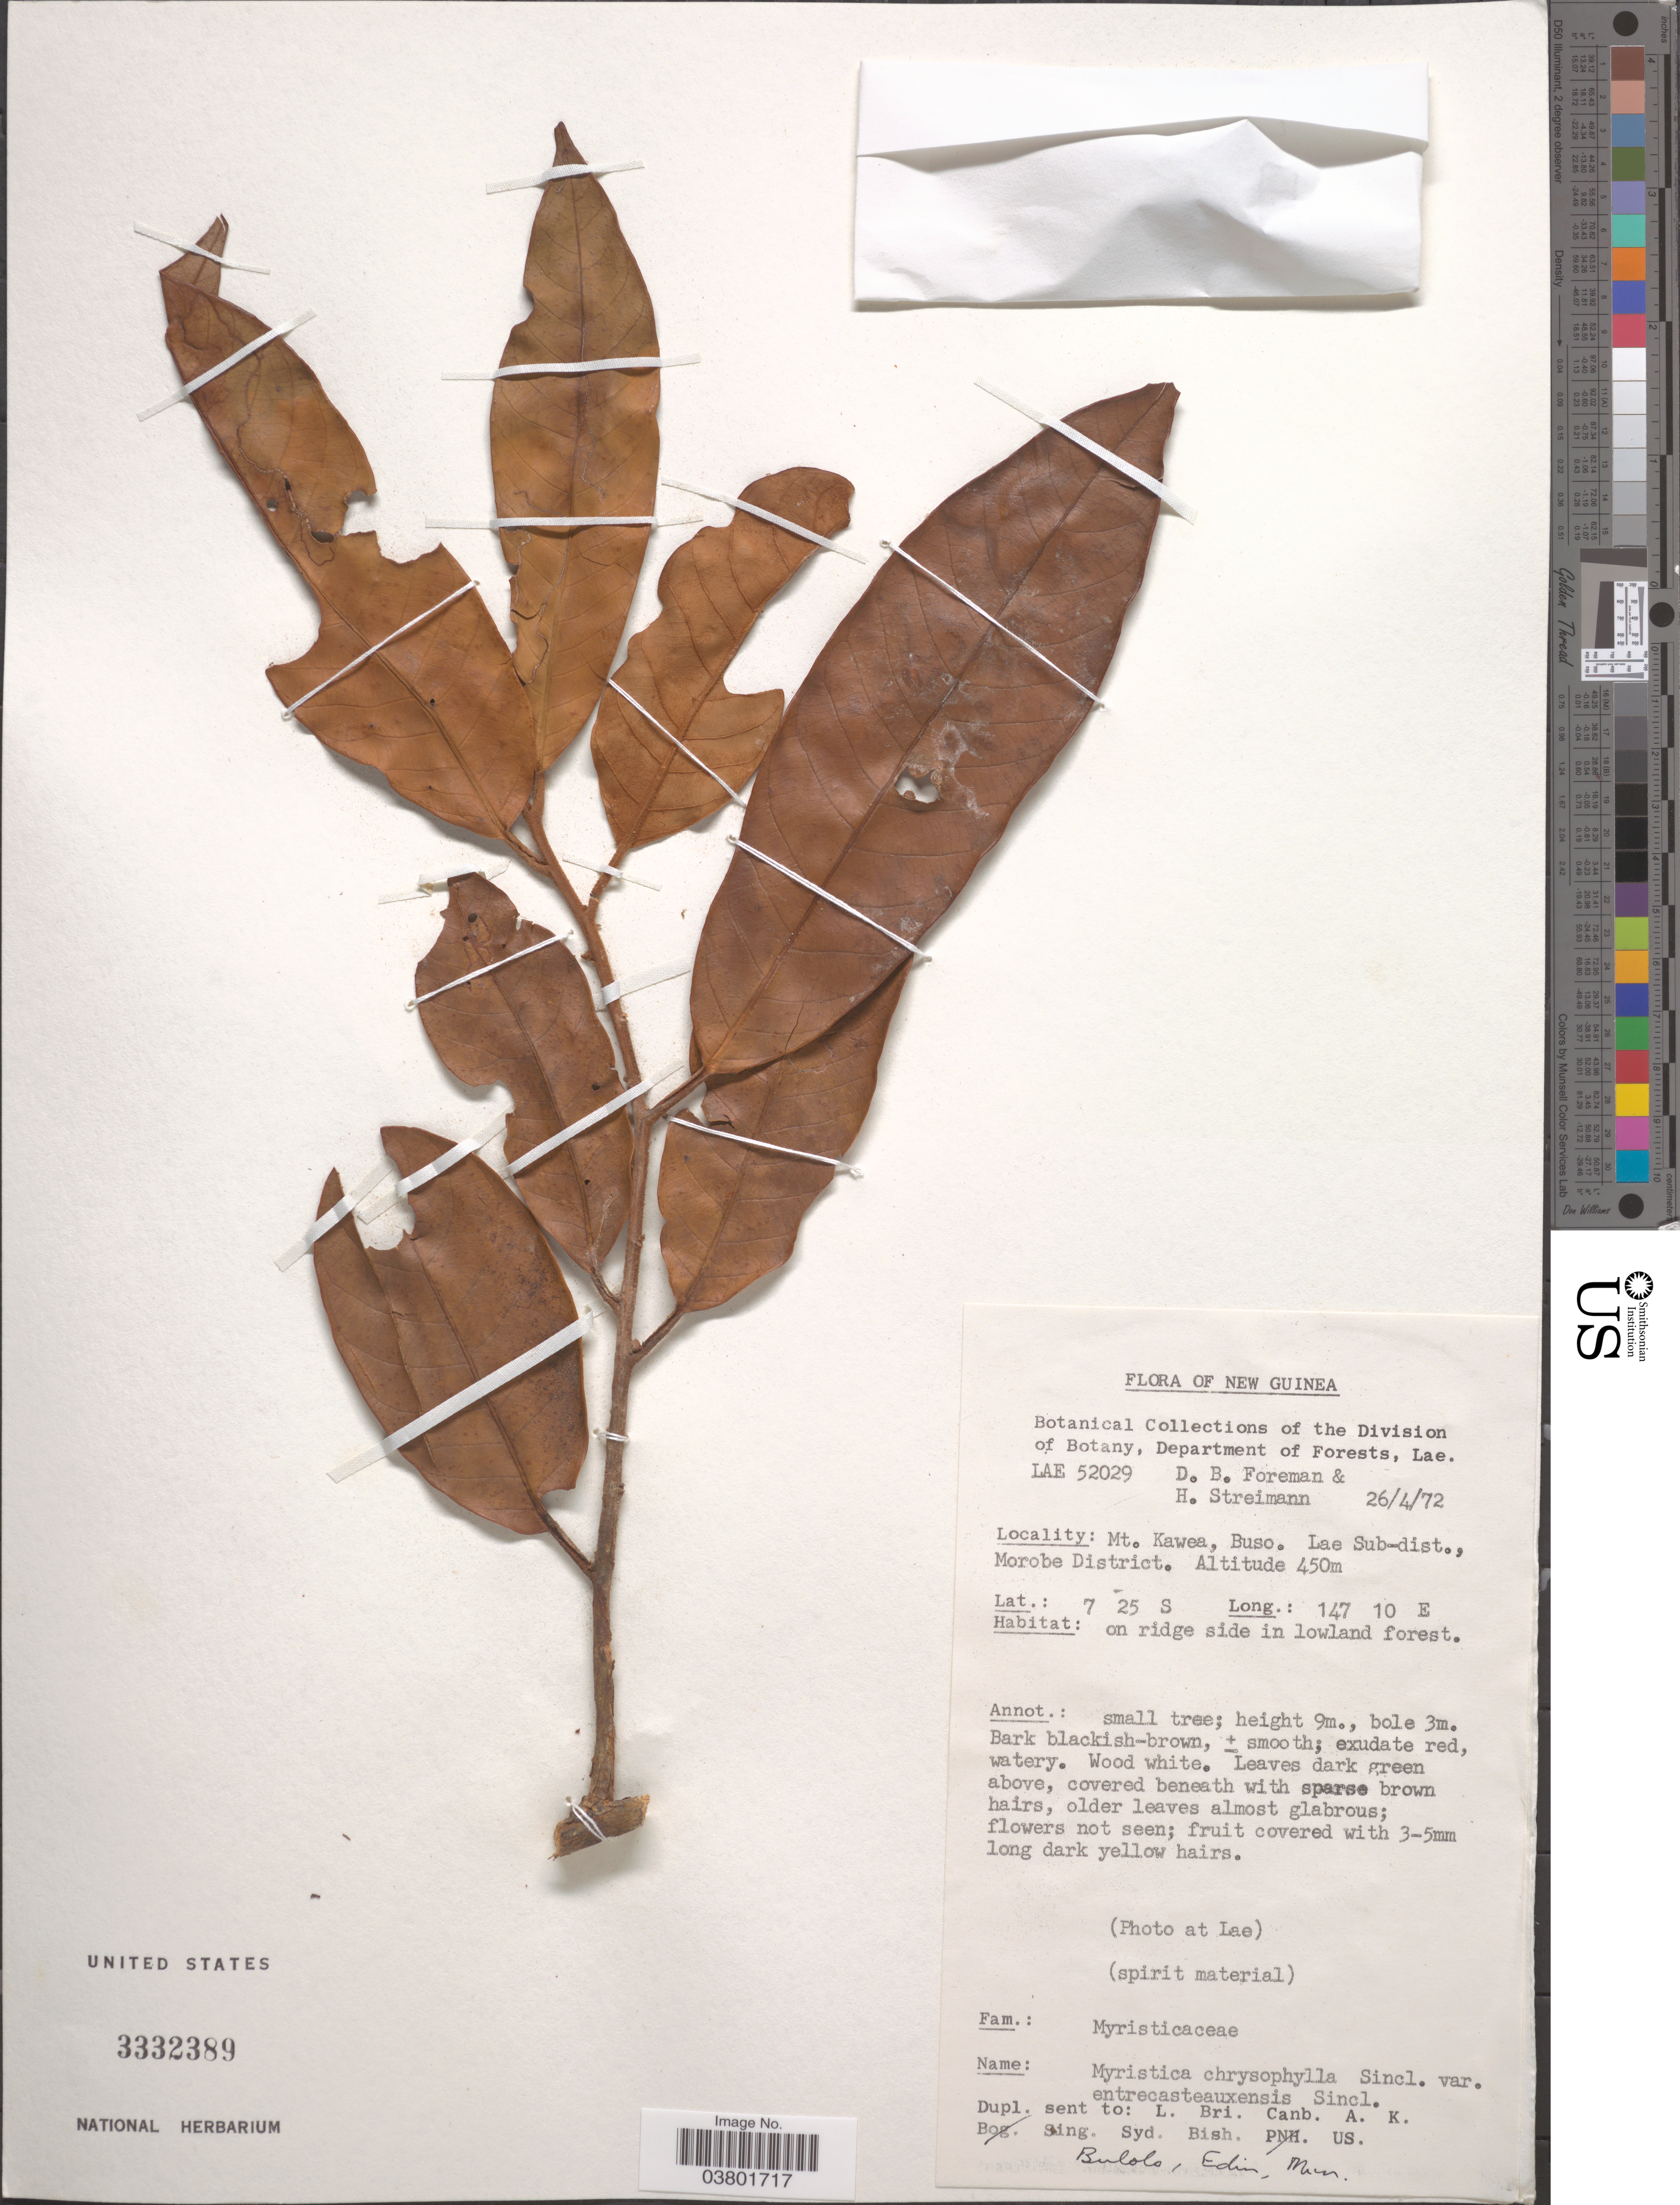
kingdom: Plantae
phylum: Tracheophyta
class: Magnoliopsida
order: Magnoliales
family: Myristicaceae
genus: Myristica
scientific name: Myristica chrysophylla var. entrecasteauxensis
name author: J. Sinclair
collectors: D. Foreman & H. Streimann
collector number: LAE52029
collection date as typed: Transcribed d/m/y: 26/4/72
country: Papua New Guinea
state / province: Morobe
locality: New Guinea. Mt. Kawea, Buso. Lae Sub-dist., Morobe District.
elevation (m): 450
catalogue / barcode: US 3332389